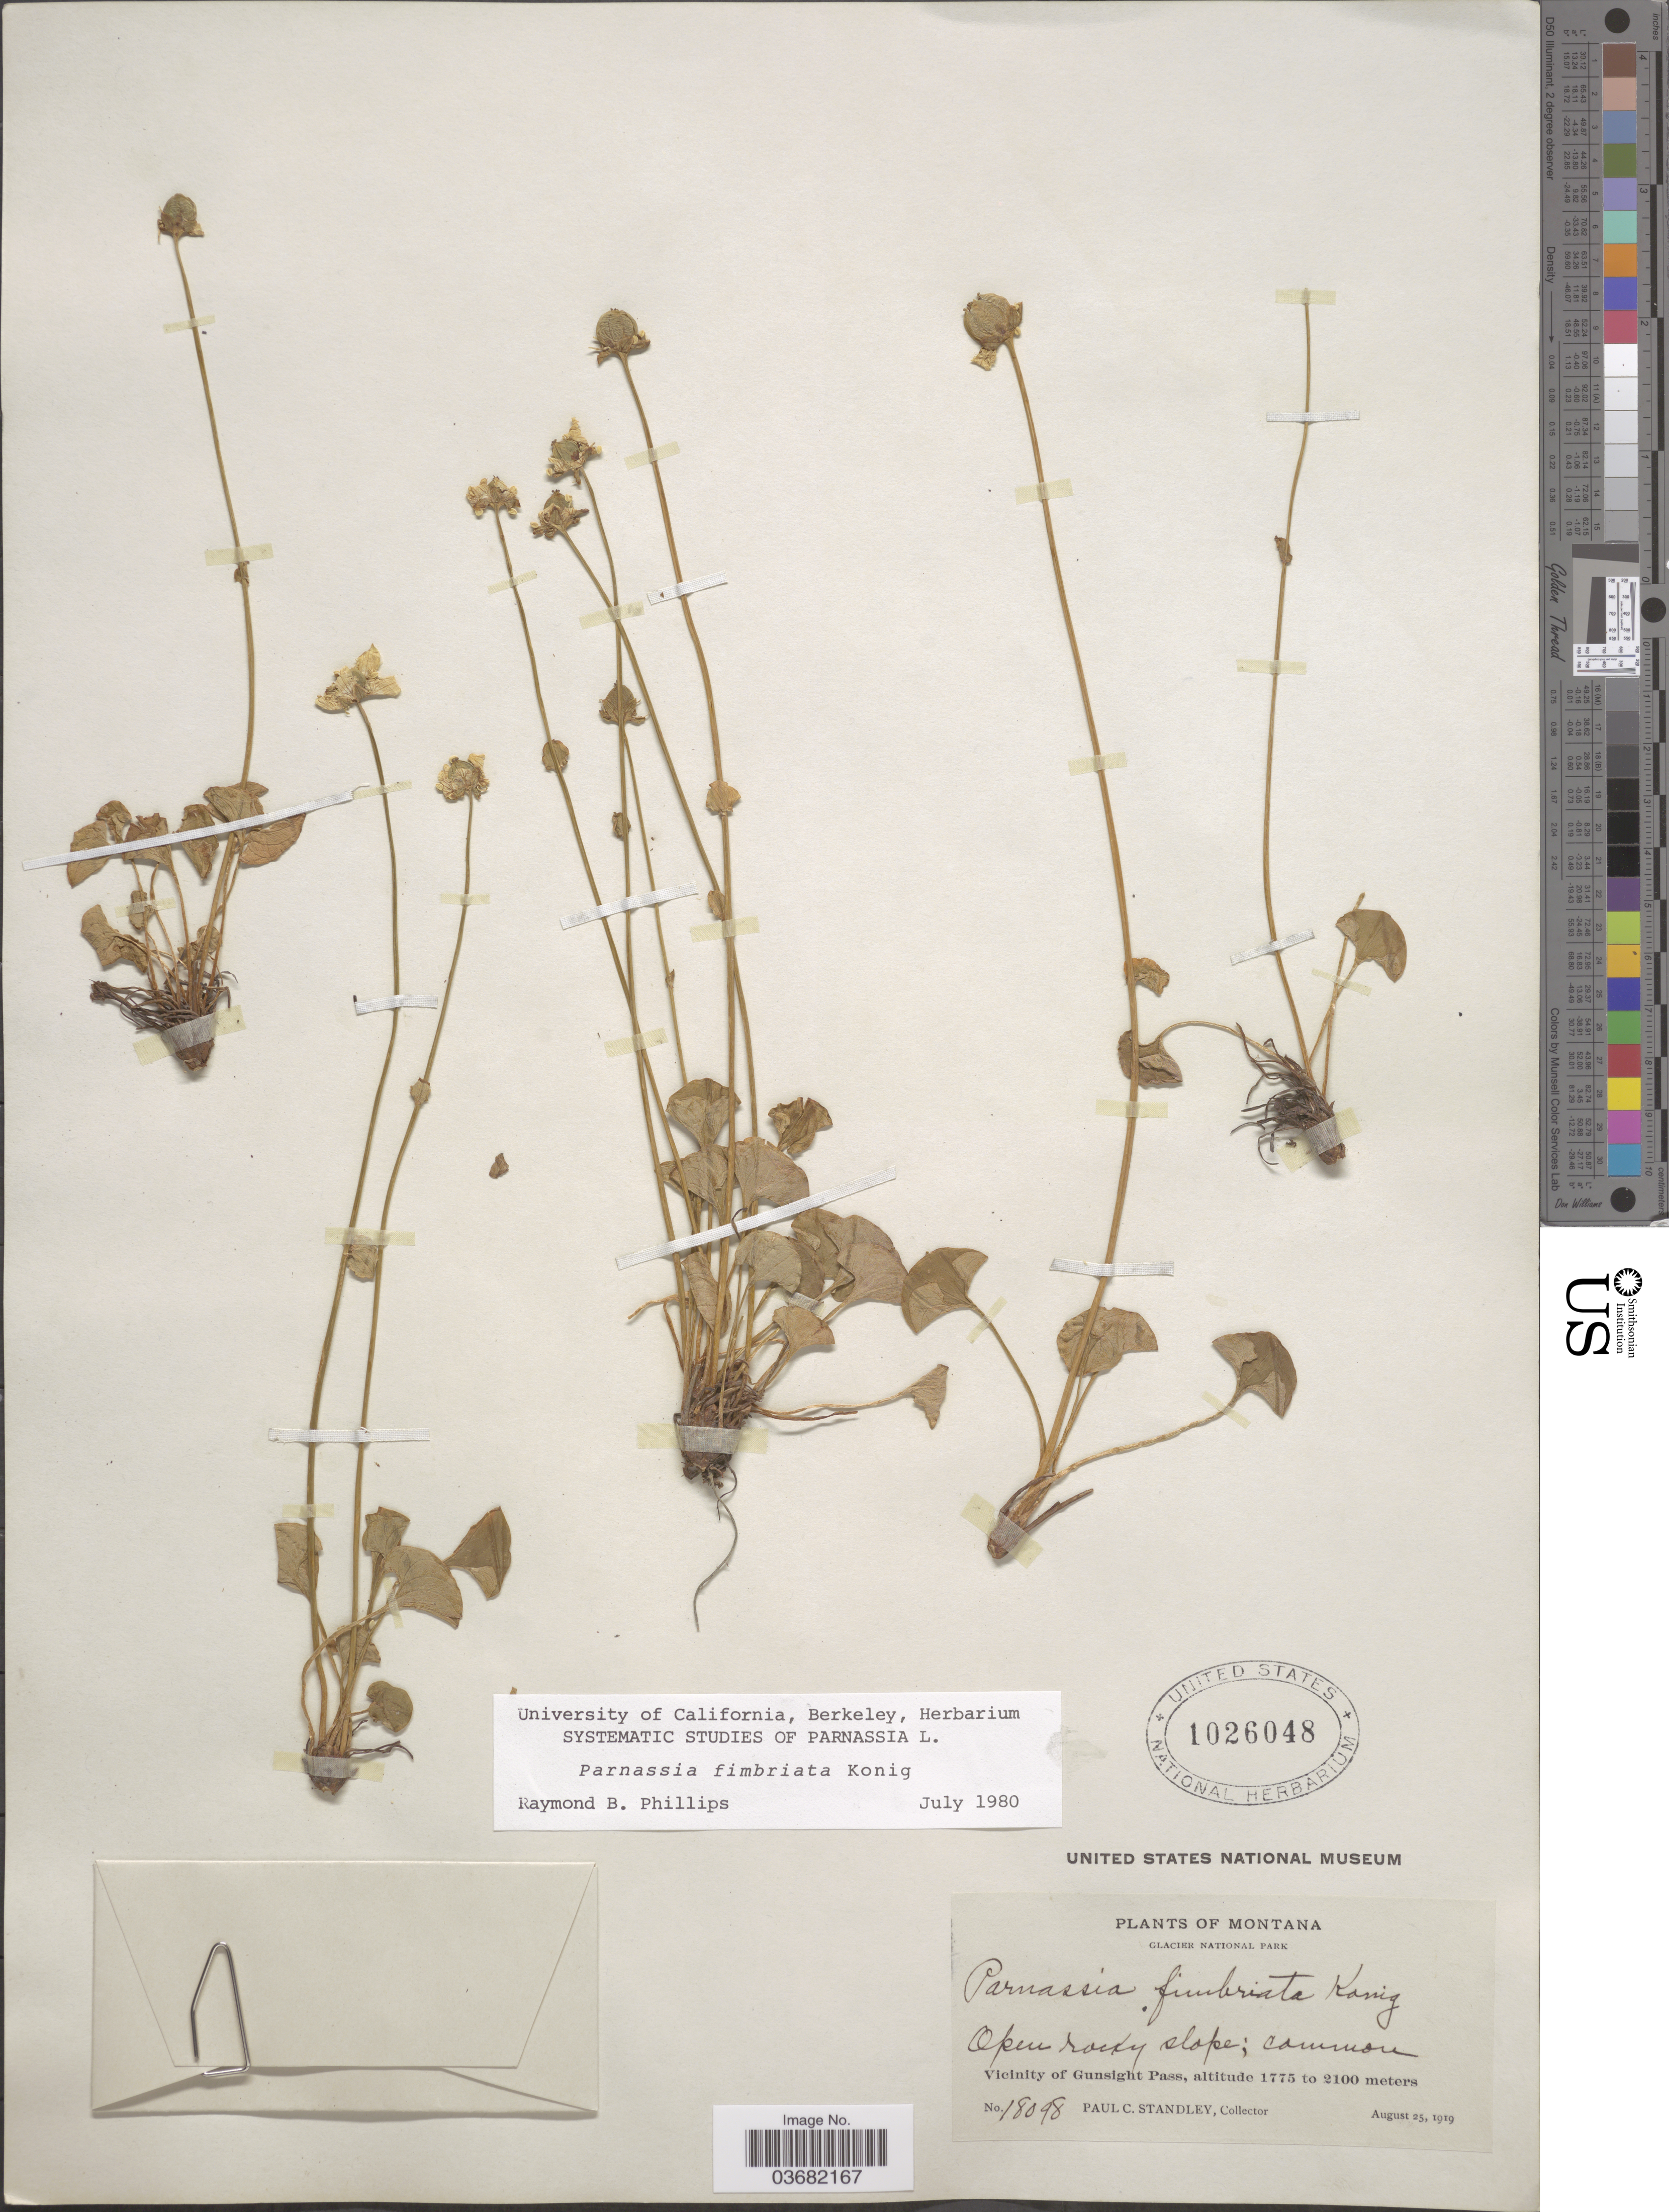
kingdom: Plantae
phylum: Tracheophyta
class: Magnoliopsida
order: Celastrales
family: Parnassiaceae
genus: Parnassia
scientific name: Parnassia fimbriata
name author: K.D. Koenig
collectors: P. C. Standley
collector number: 18098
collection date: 1919-08-25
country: United States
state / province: Montana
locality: Glacier National Park. Vicinity of Gunsight Pass.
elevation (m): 1775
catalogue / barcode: US 1026048